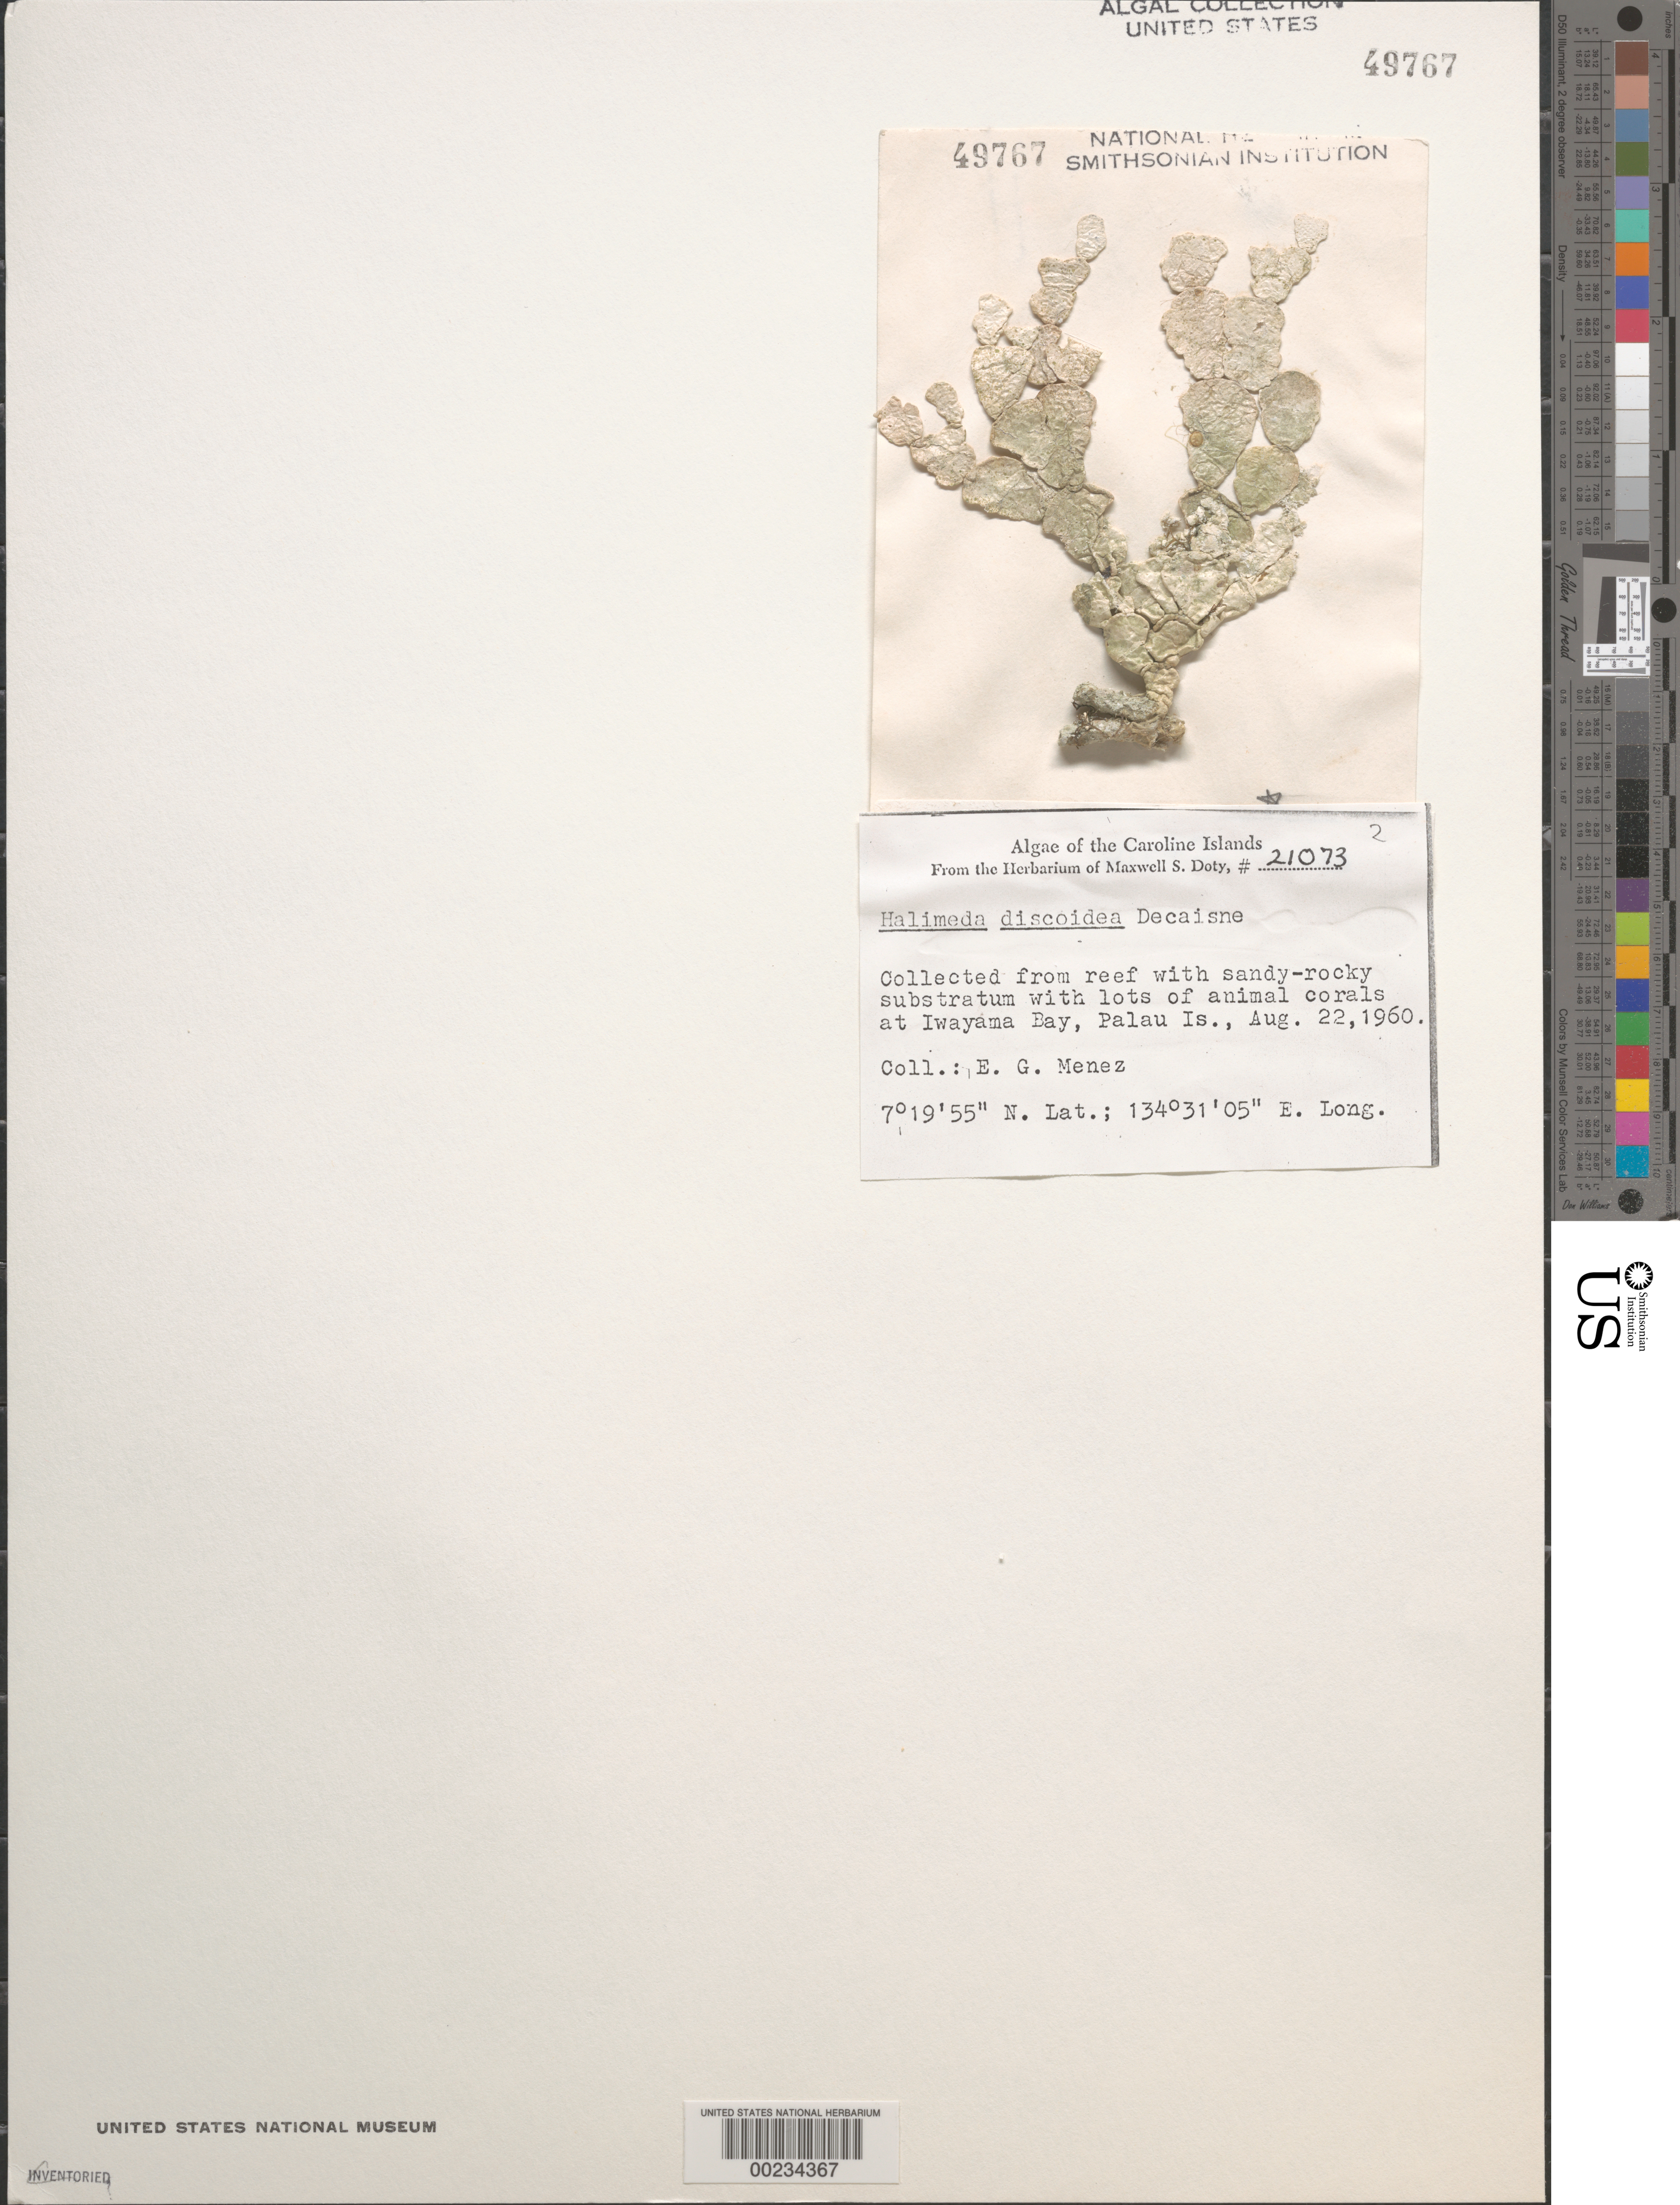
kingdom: Plantae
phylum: Chlorophyta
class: Ulvophyceae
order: Bryopsidales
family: Halimedaceae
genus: Halimeda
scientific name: Halimeda discoidea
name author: Decne.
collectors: Meñez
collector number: MSD 21073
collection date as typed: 22 Aug 1960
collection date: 1960-08-22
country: Palau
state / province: Koror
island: Oreor (Koror)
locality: Iwayama Bay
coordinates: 7 19' 55" N, 134 31' 05" E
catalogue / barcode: US 49767